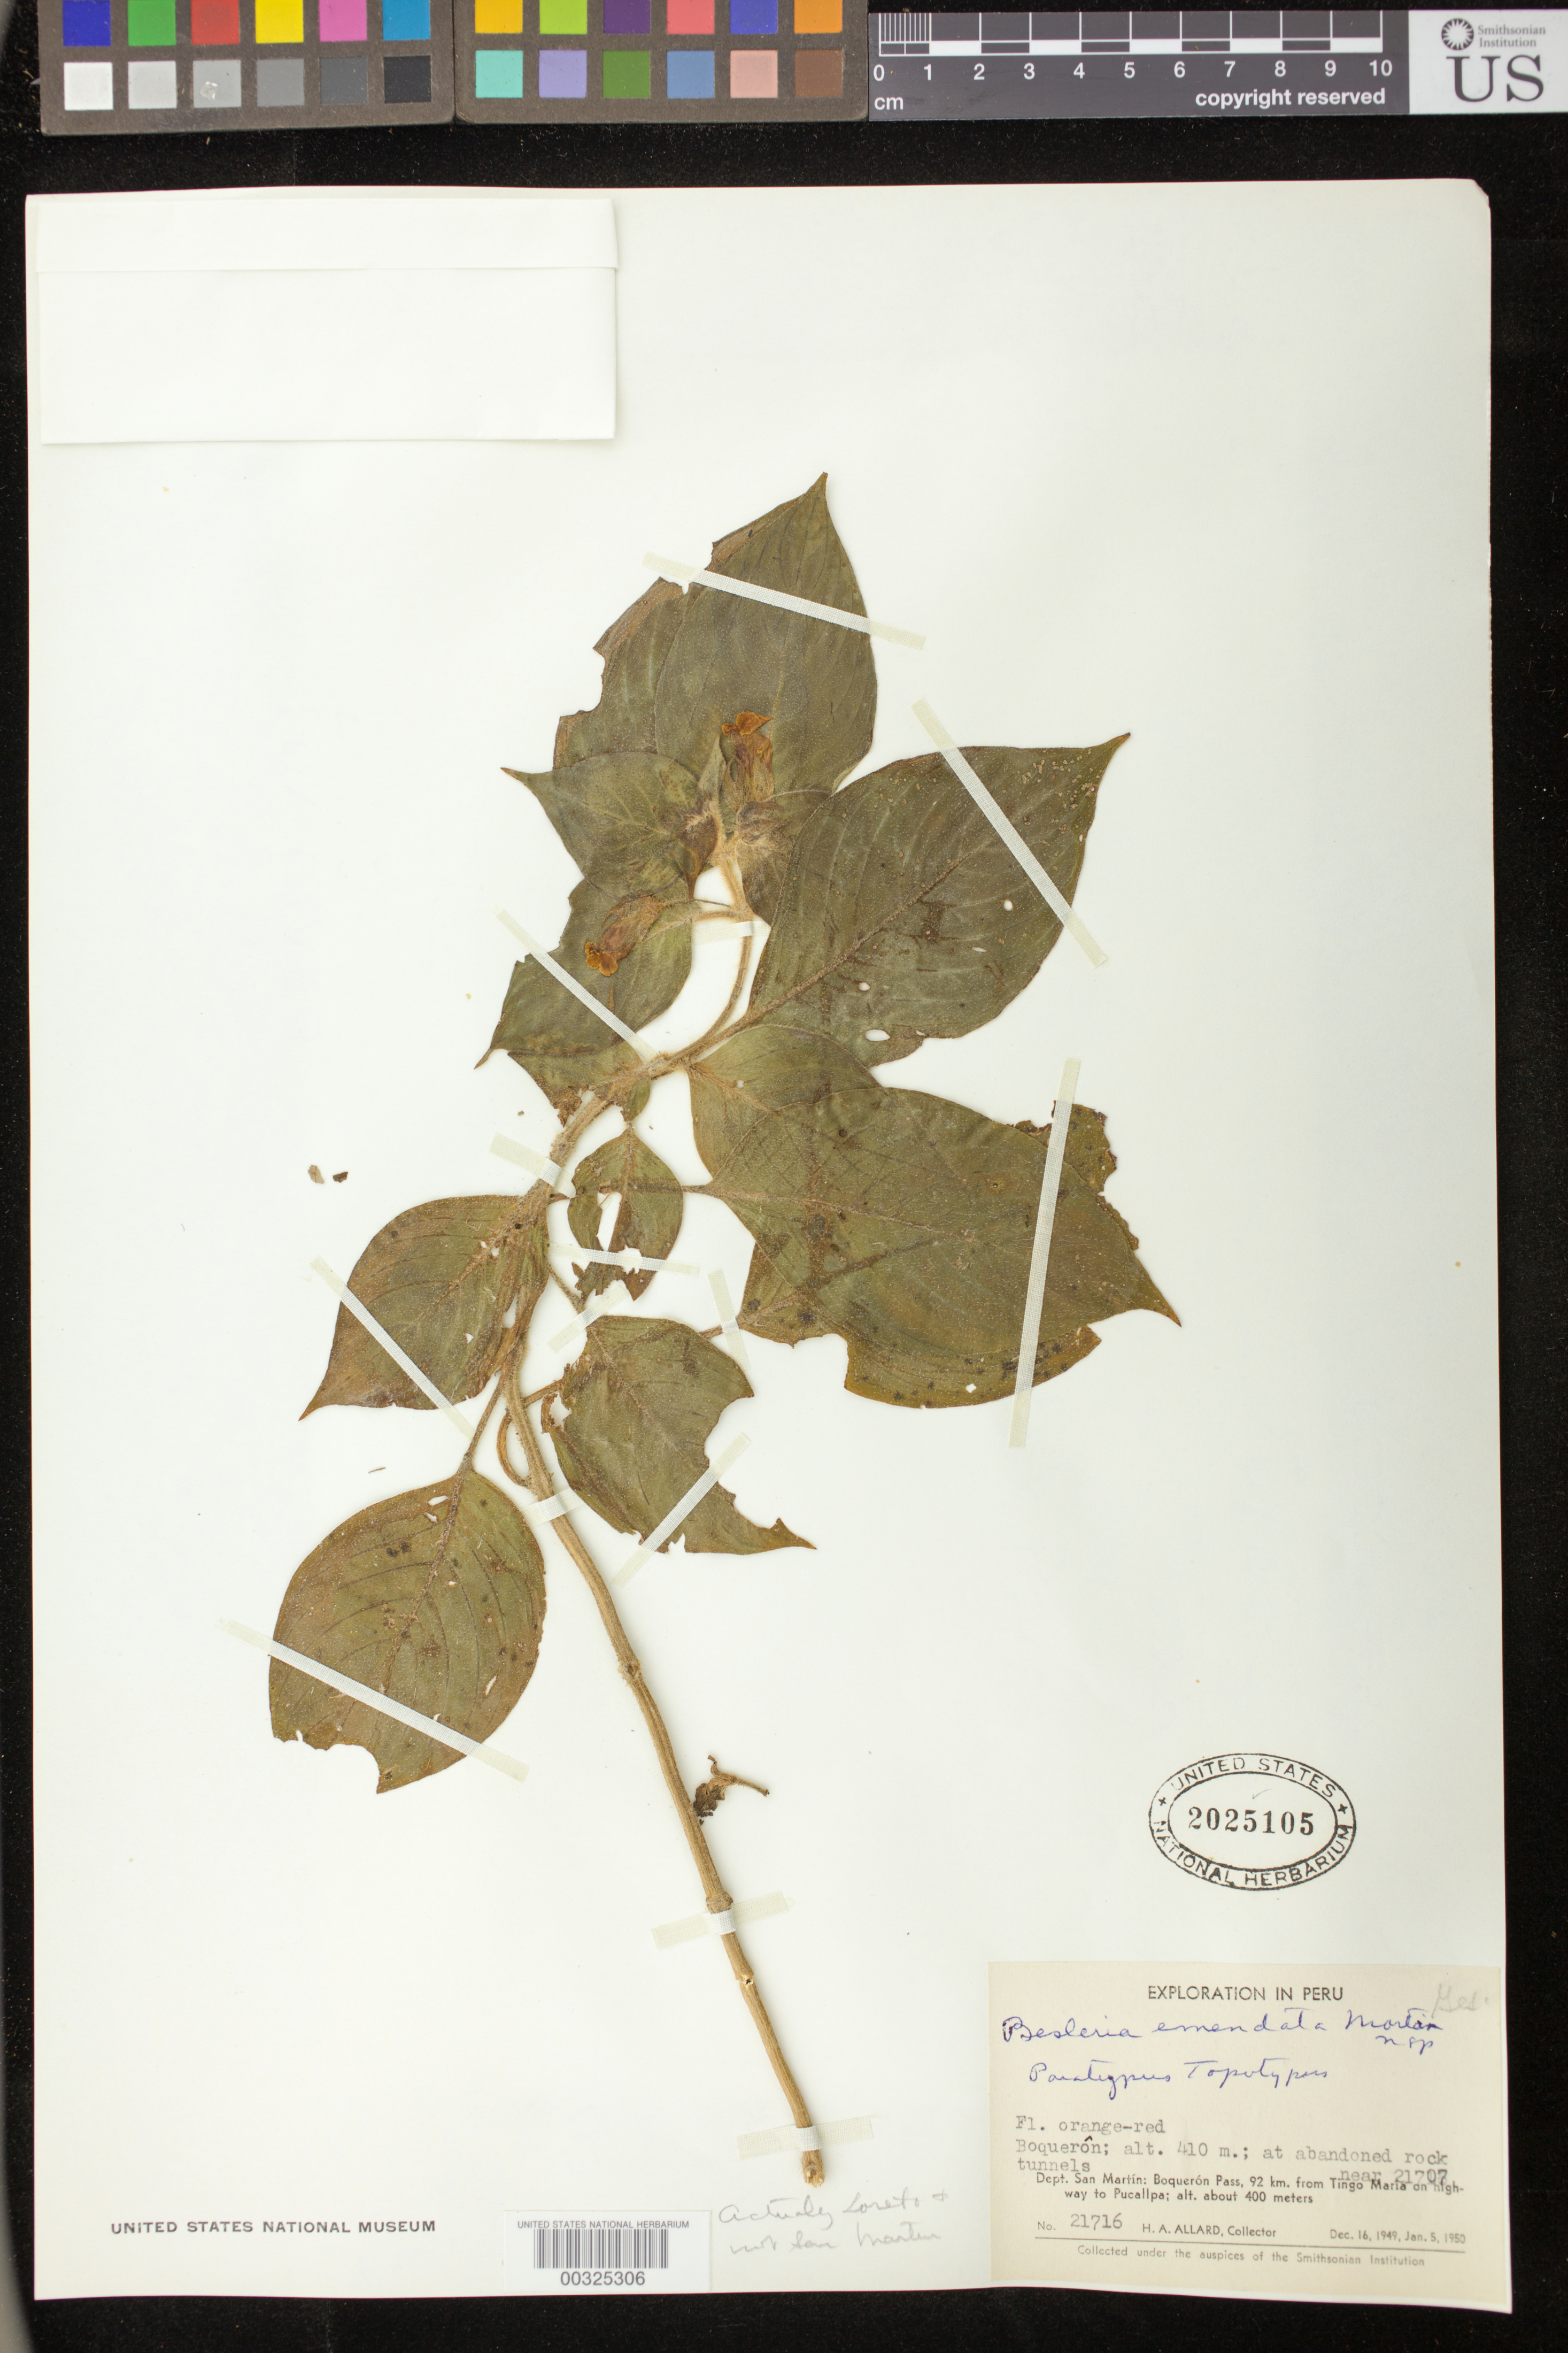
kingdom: Plantae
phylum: Tracheophyta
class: Magnoliopsida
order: Lamiales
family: Gesneriaceae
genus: Besleria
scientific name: Besleria emendata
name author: C.V. Morton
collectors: H. A. Allard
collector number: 21716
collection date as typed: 1949-50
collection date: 1949/1950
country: Peru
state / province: Loreto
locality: Boqueron, Boqueron Pass, 92 km from Tingo Maria on highway to Pucallpa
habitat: at abandoned rock tunnels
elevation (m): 410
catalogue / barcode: US 2025105